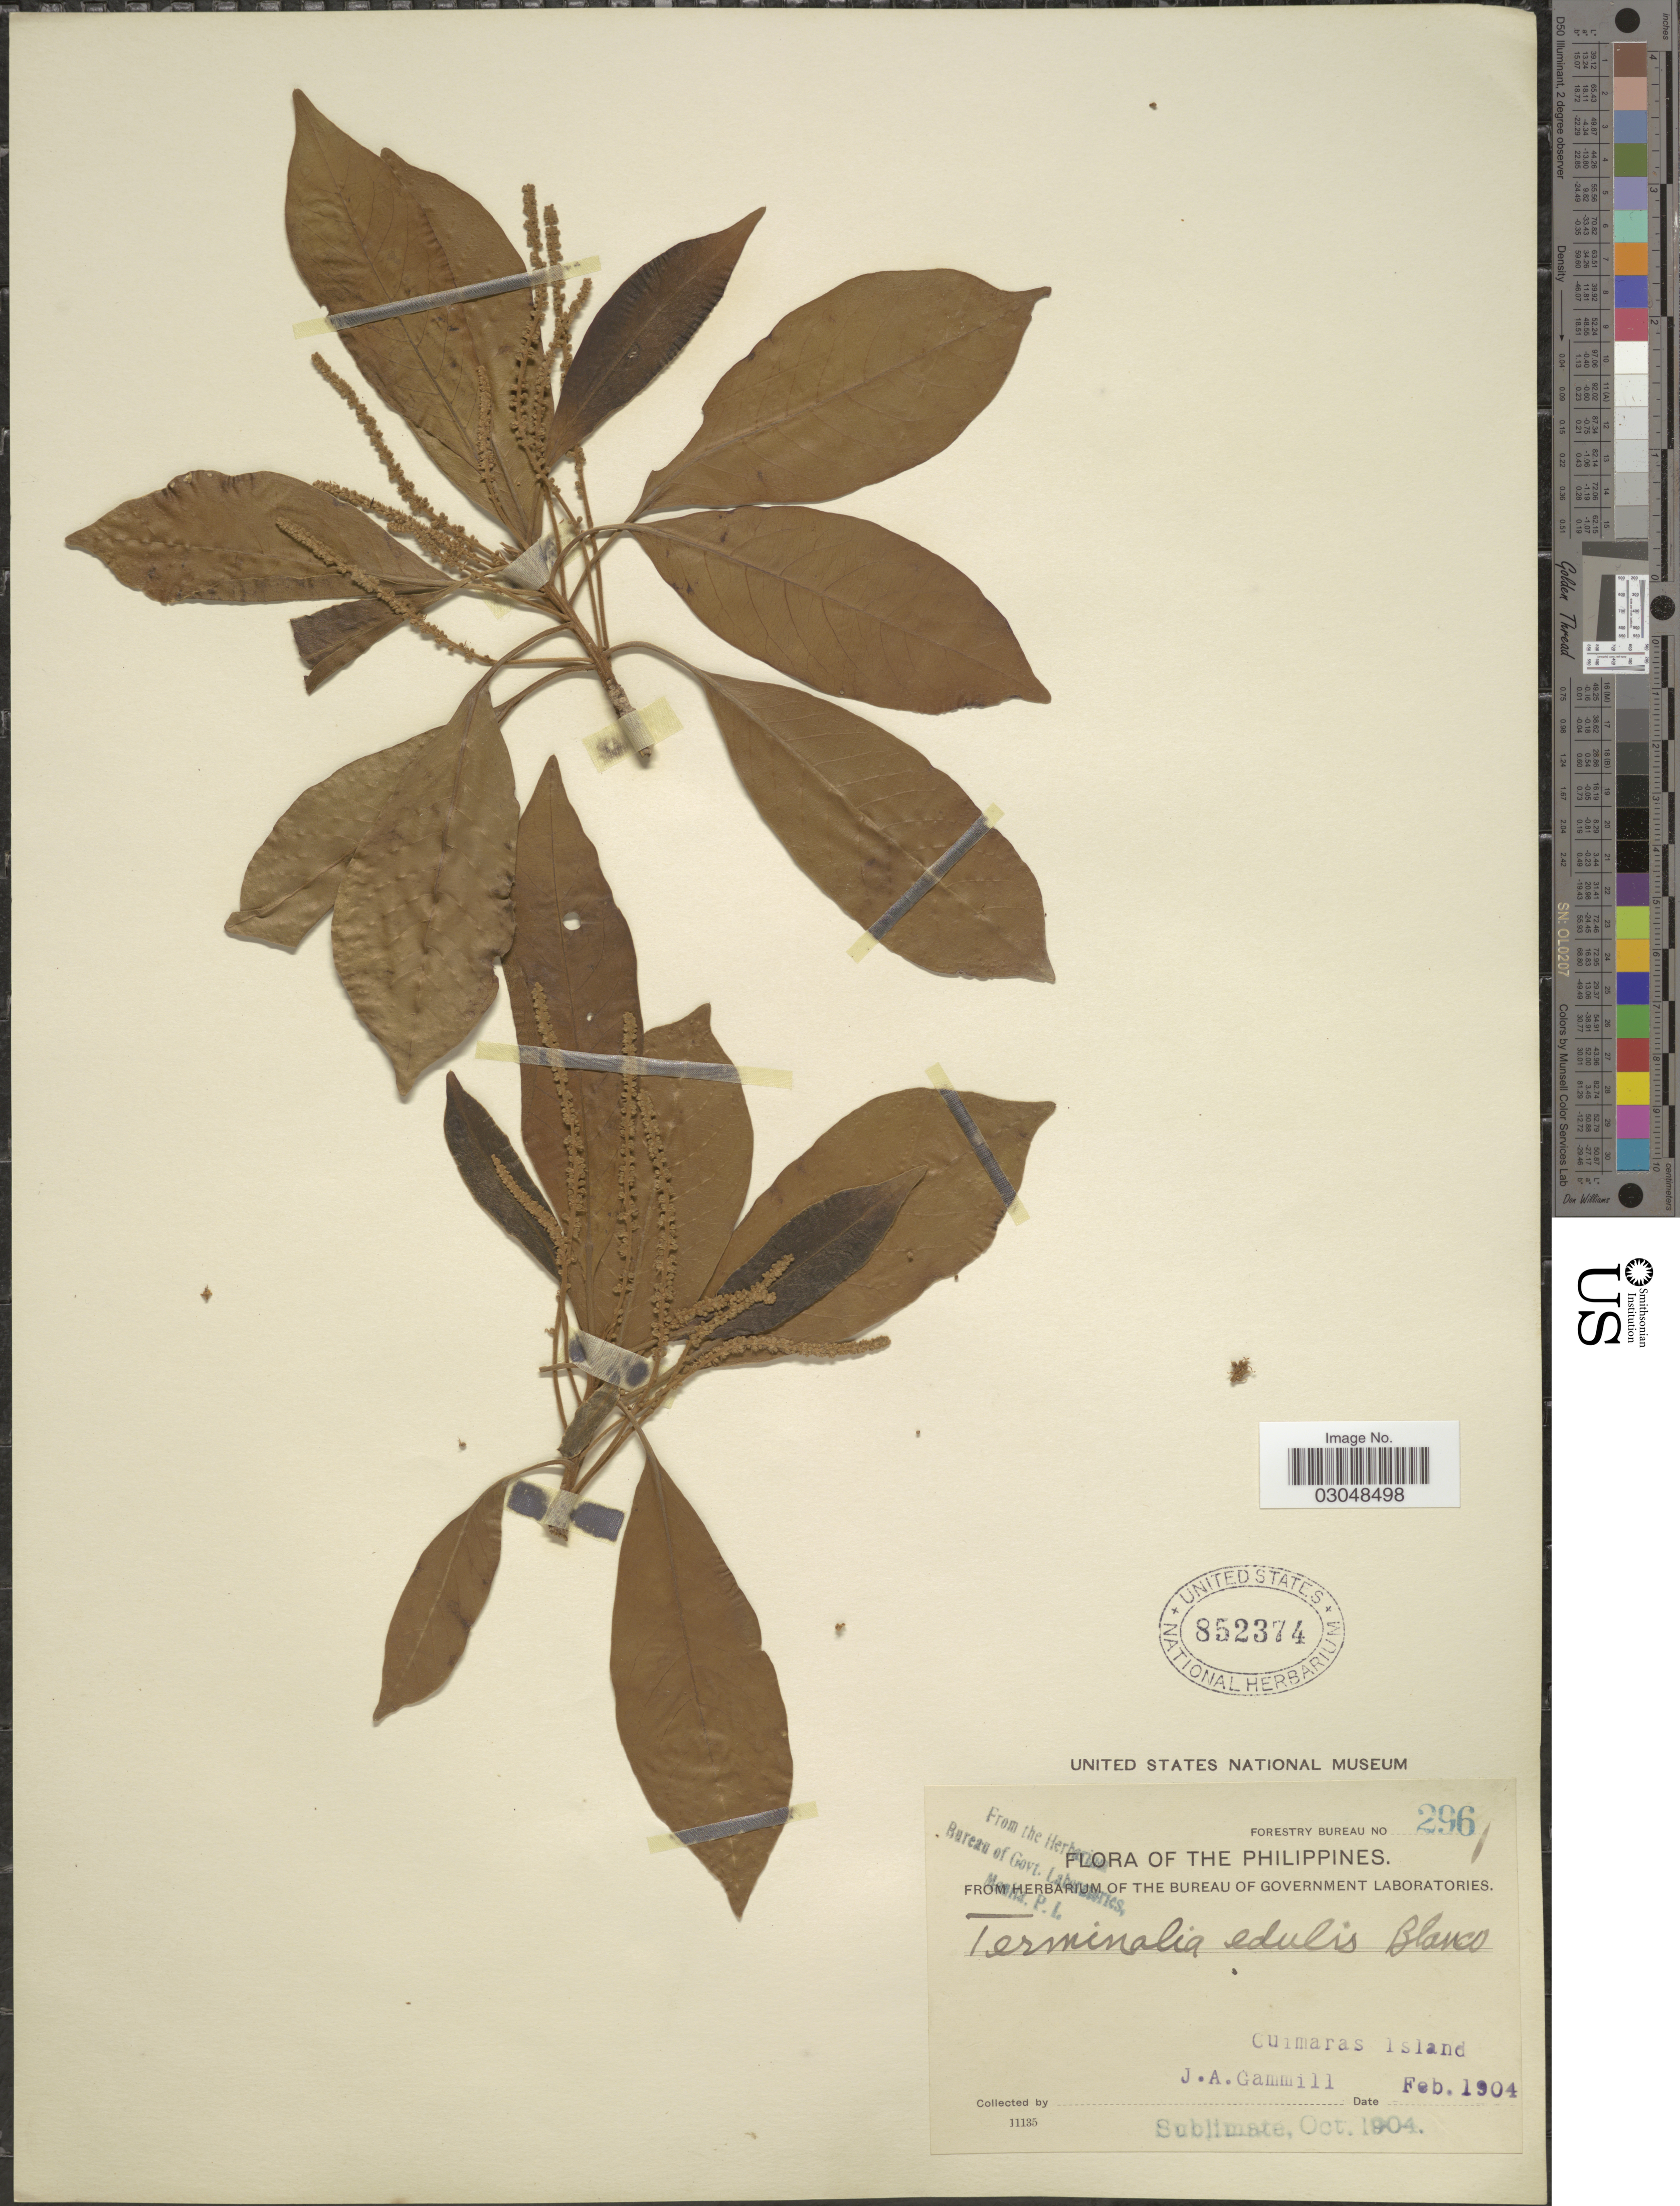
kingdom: Plantae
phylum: Tracheophyta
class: Magnoliopsida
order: Myrtales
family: Combretaceae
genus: Terminalia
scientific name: Terminalia microcarpa subsp. microcarpa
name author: Decne.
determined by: (US) Smithsonian Institution - National Museum of Natural History - Department of Botany (UNITED STATES)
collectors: J. Gammill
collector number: Forestry Bureau 296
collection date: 1904-02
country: Philippines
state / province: Western Visayas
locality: Guimaras Island.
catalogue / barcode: US 852374